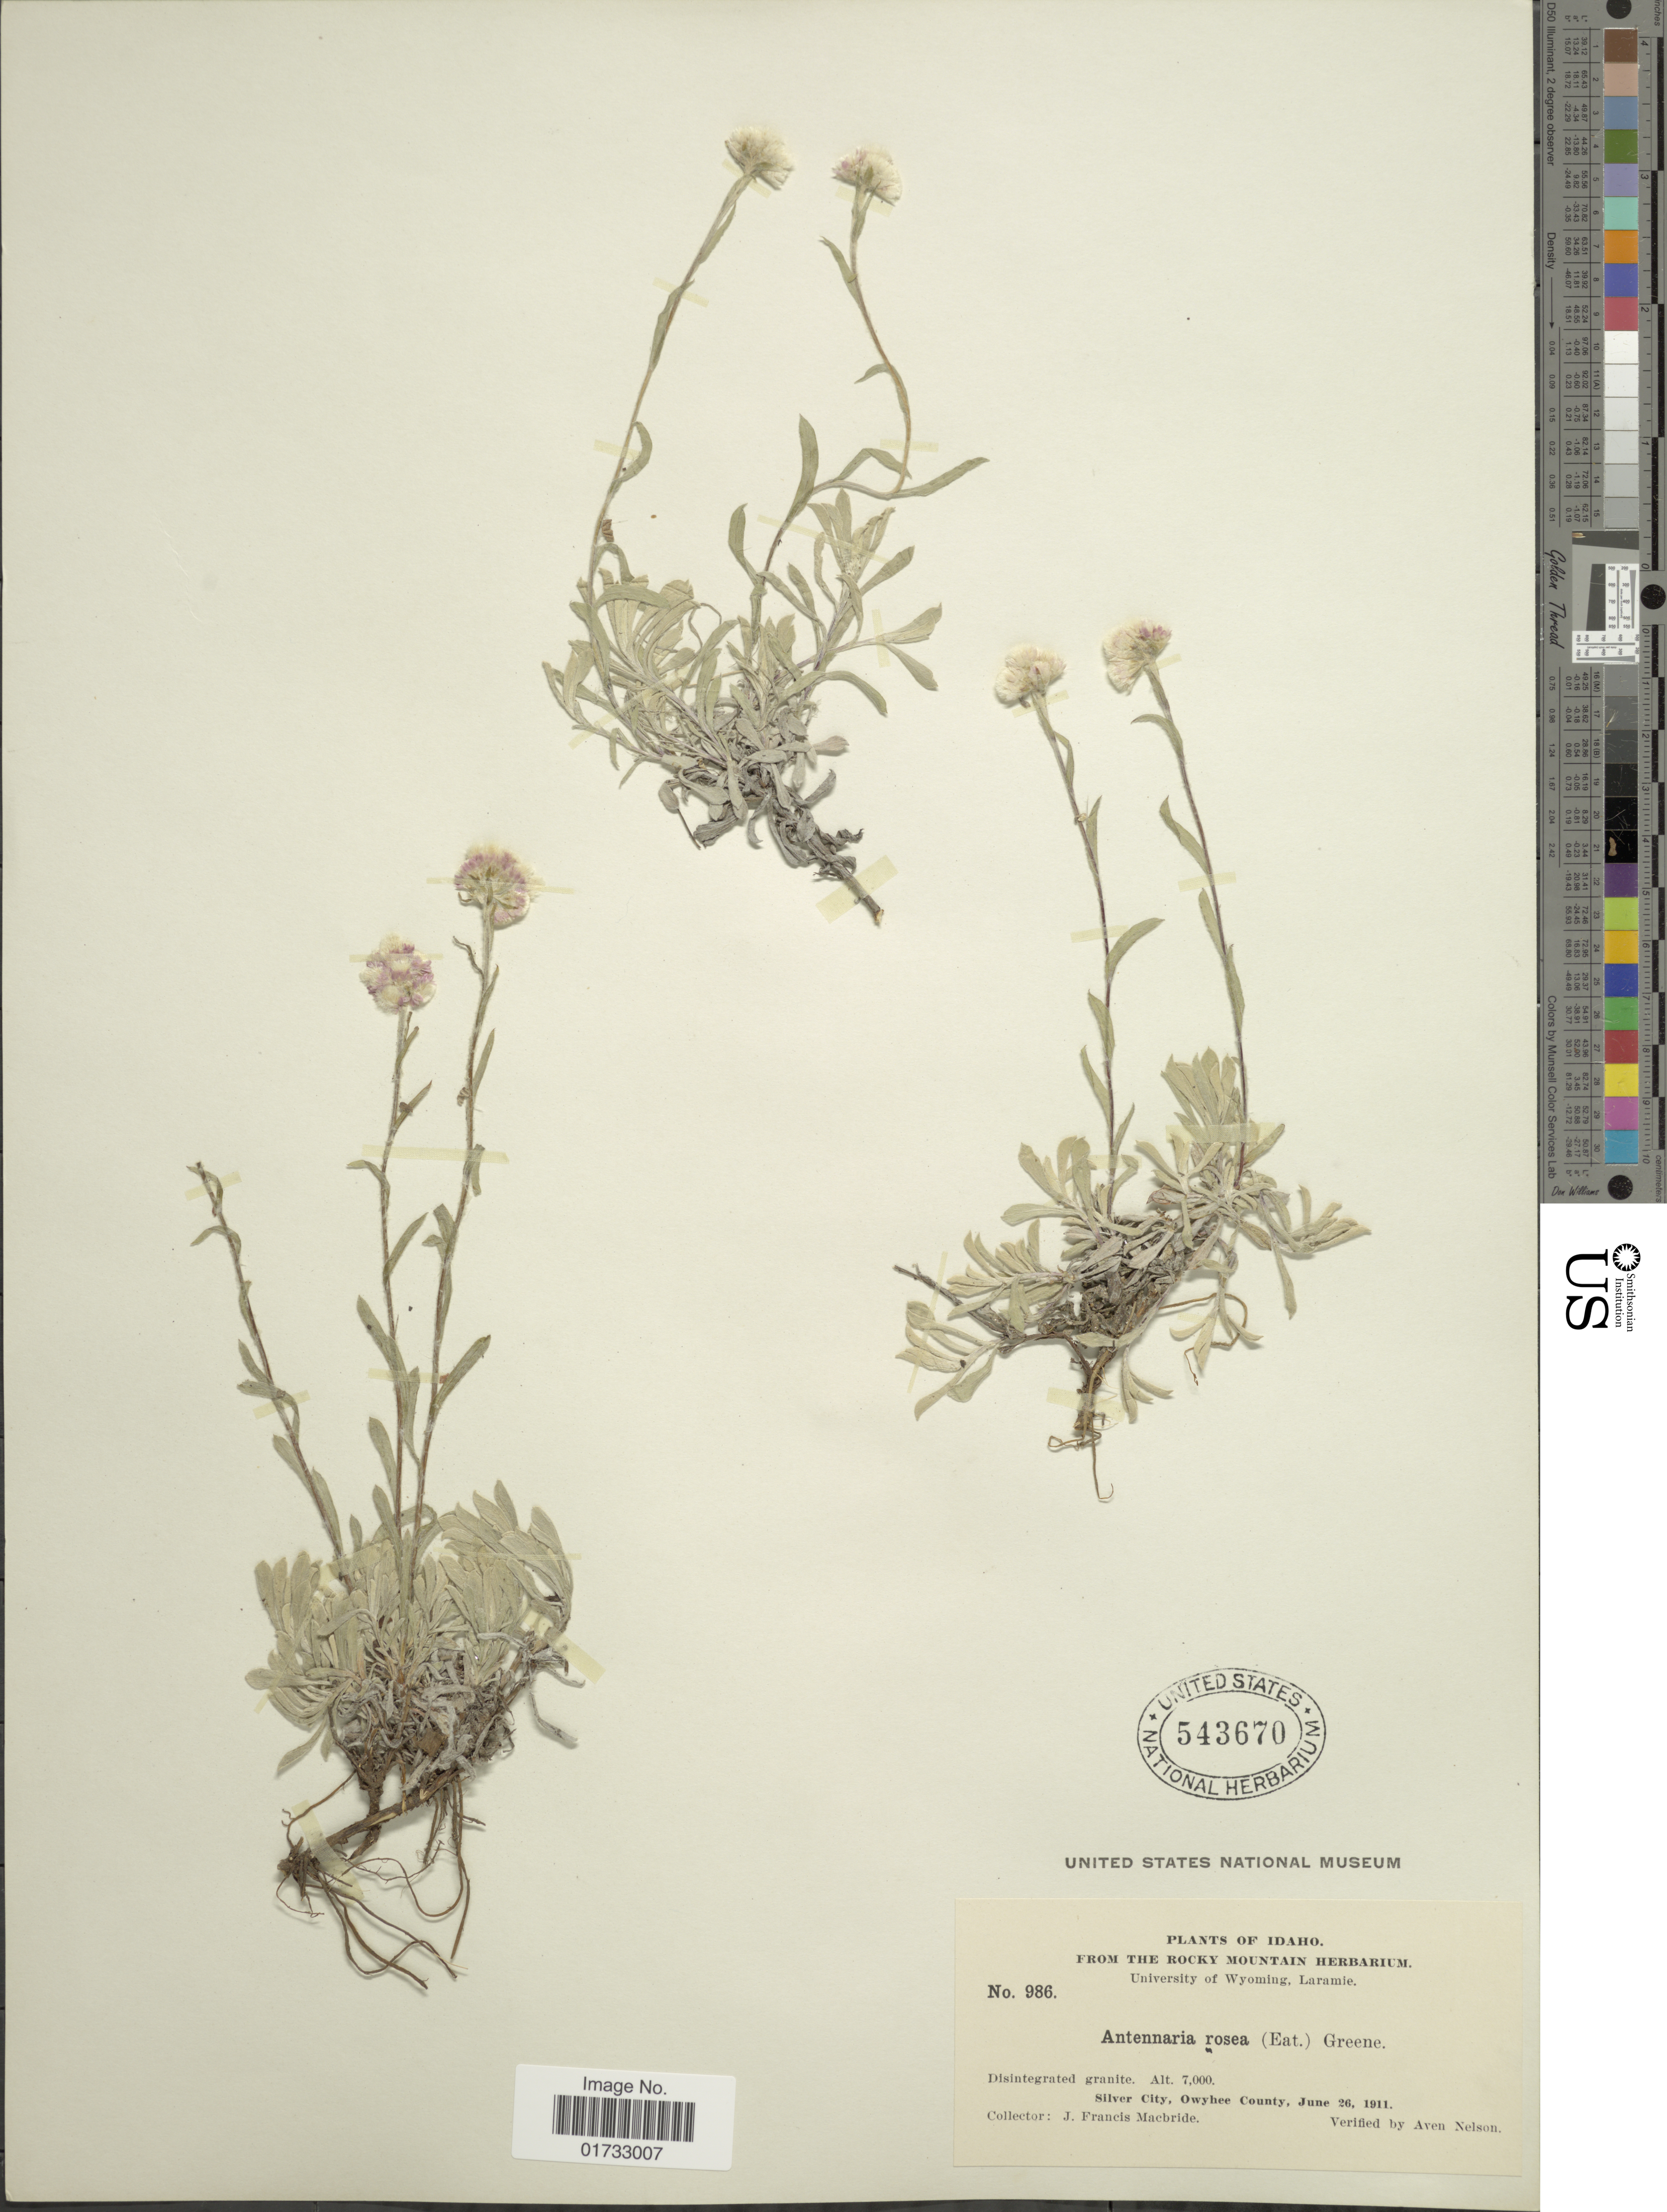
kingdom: Plantae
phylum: Tracheophyta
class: Magnoliopsida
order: Asterales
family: Asteraceae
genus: Antennaria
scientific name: Antennaria rosea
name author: Greene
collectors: J. F. Macbride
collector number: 986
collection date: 1911-06-26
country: United States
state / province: Idaho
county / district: Owyhee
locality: Disintegrated granite, Silver City, Owyhee County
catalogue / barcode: US 543670